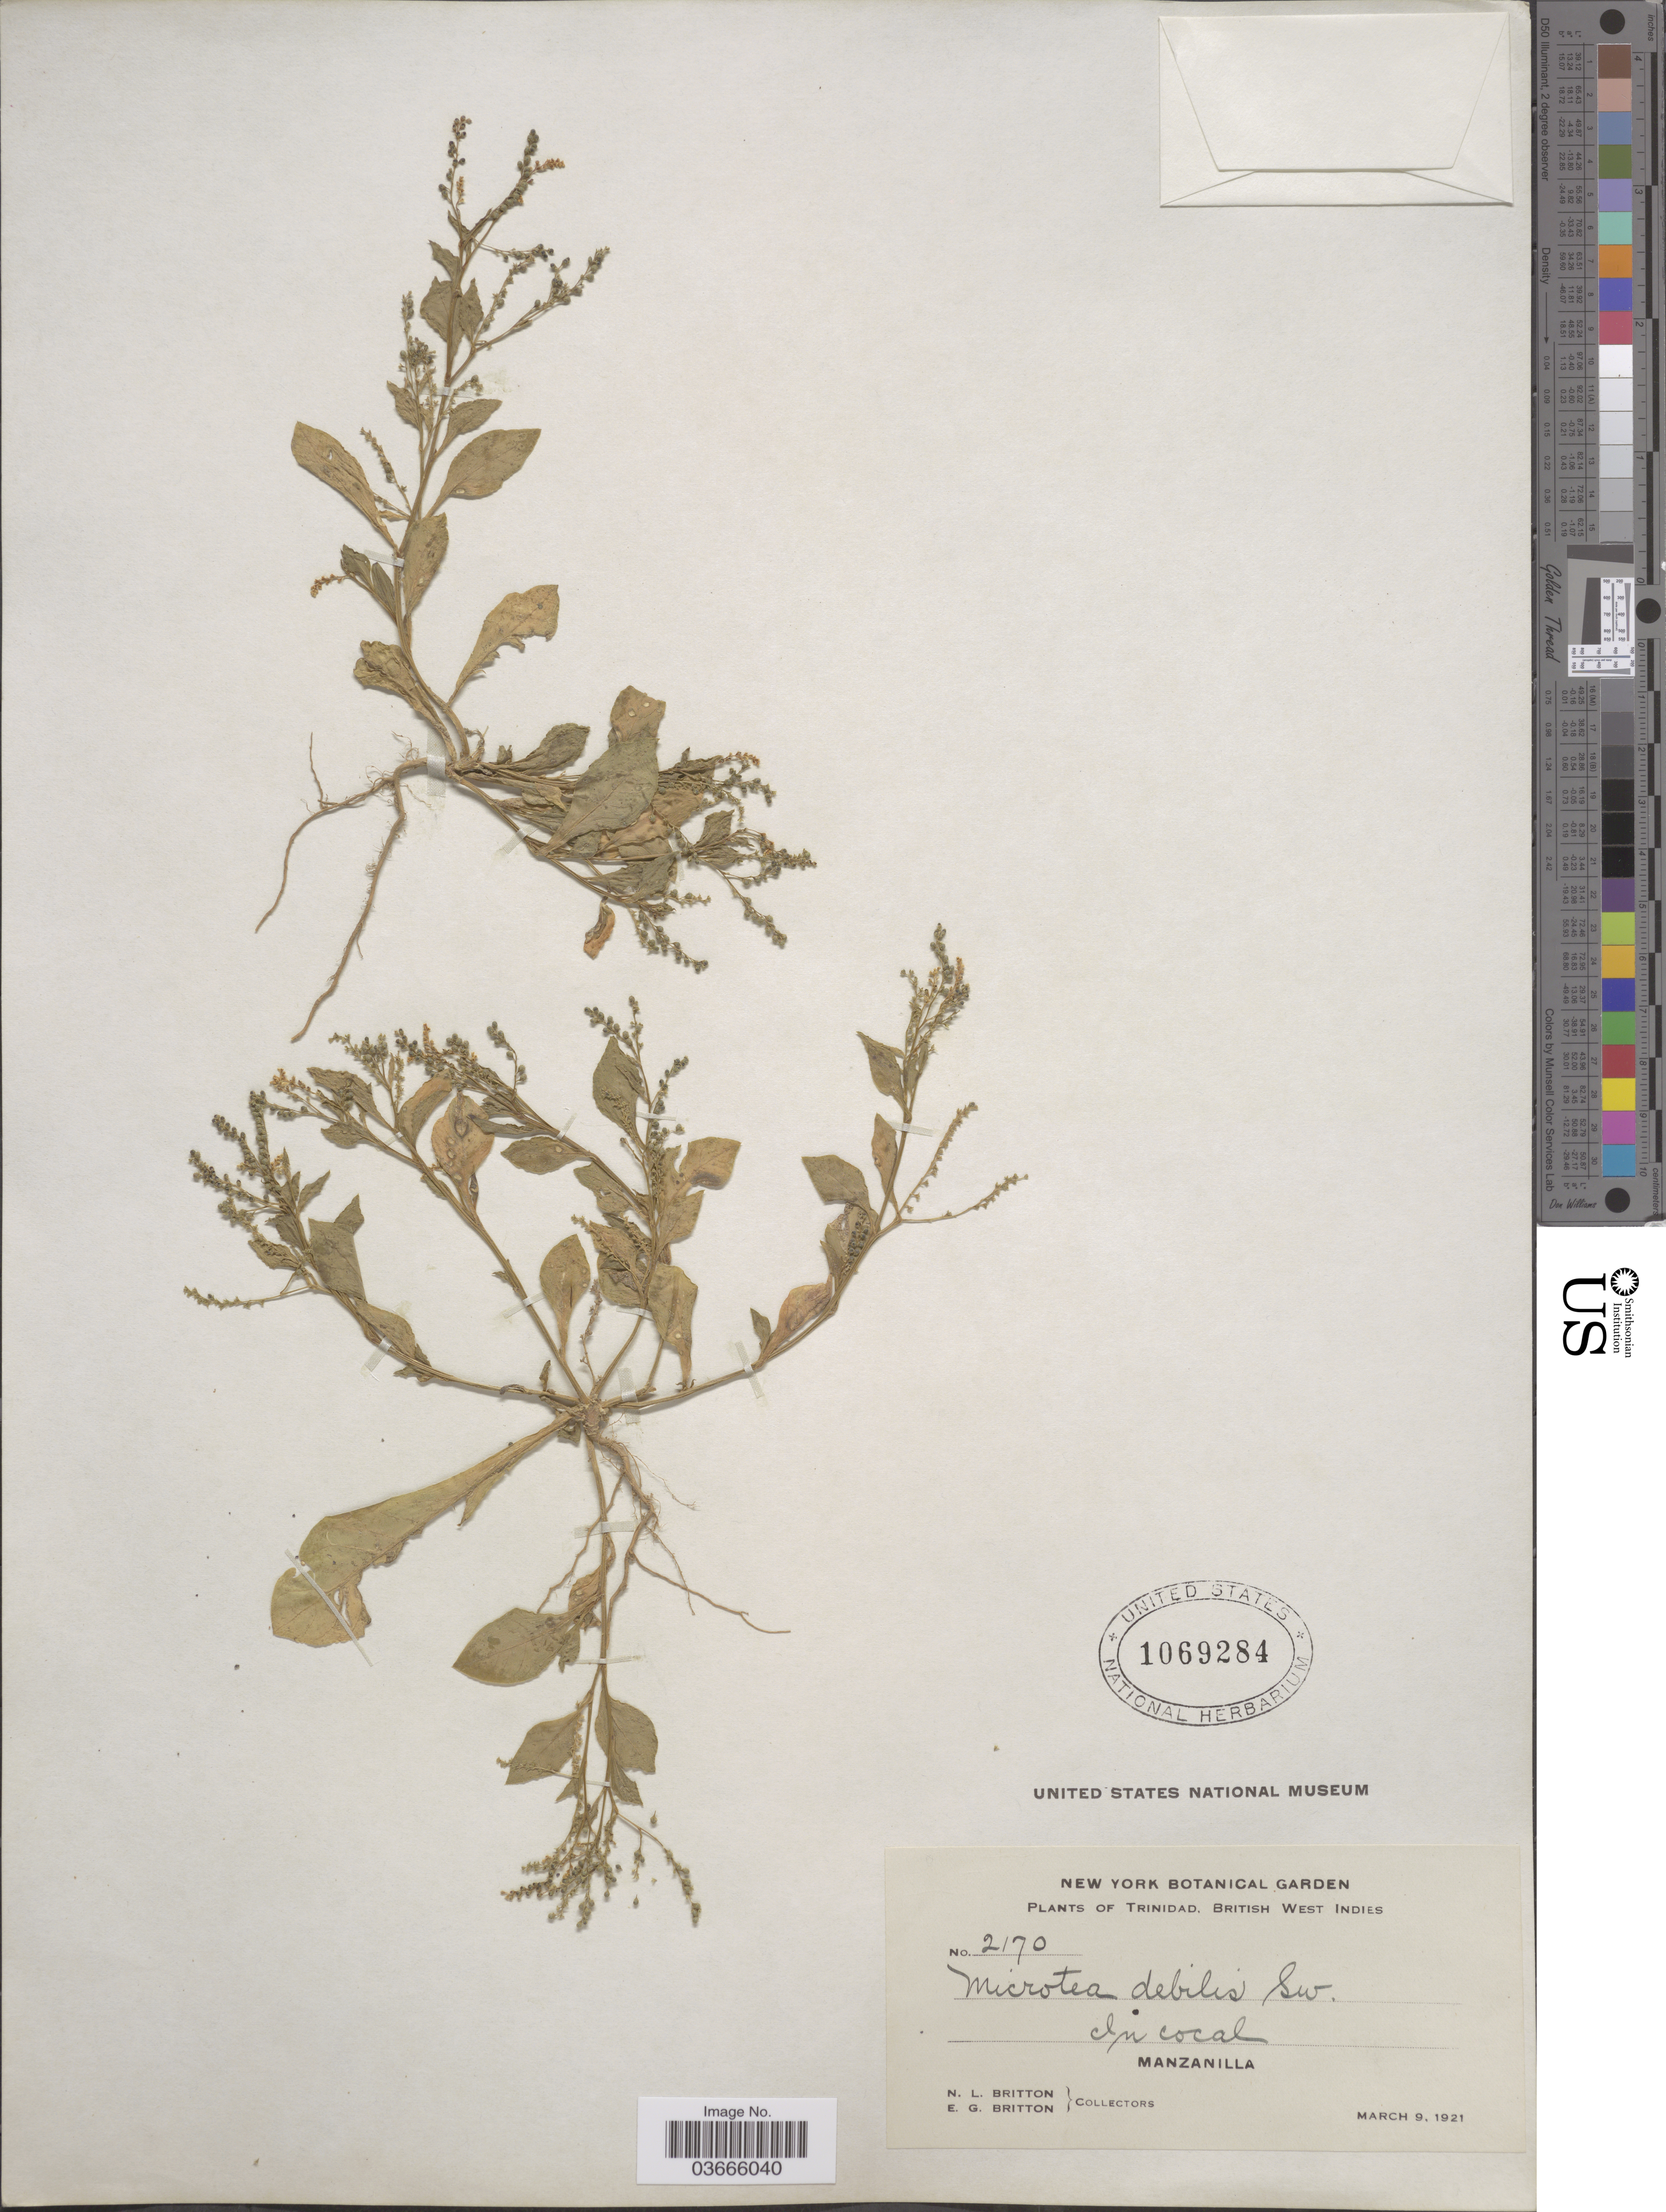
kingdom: Plantae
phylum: Tracheophyta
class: Magnoliopsida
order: Caryophyllales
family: Microteaceae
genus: Microtea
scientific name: Microtea debilis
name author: Sw.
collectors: N. Britton & E. G. Britton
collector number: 2170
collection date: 1921-03-09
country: Trinidad and Tobago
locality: Trinidad, British West Indies. Manzanilla.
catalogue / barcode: US 1069284